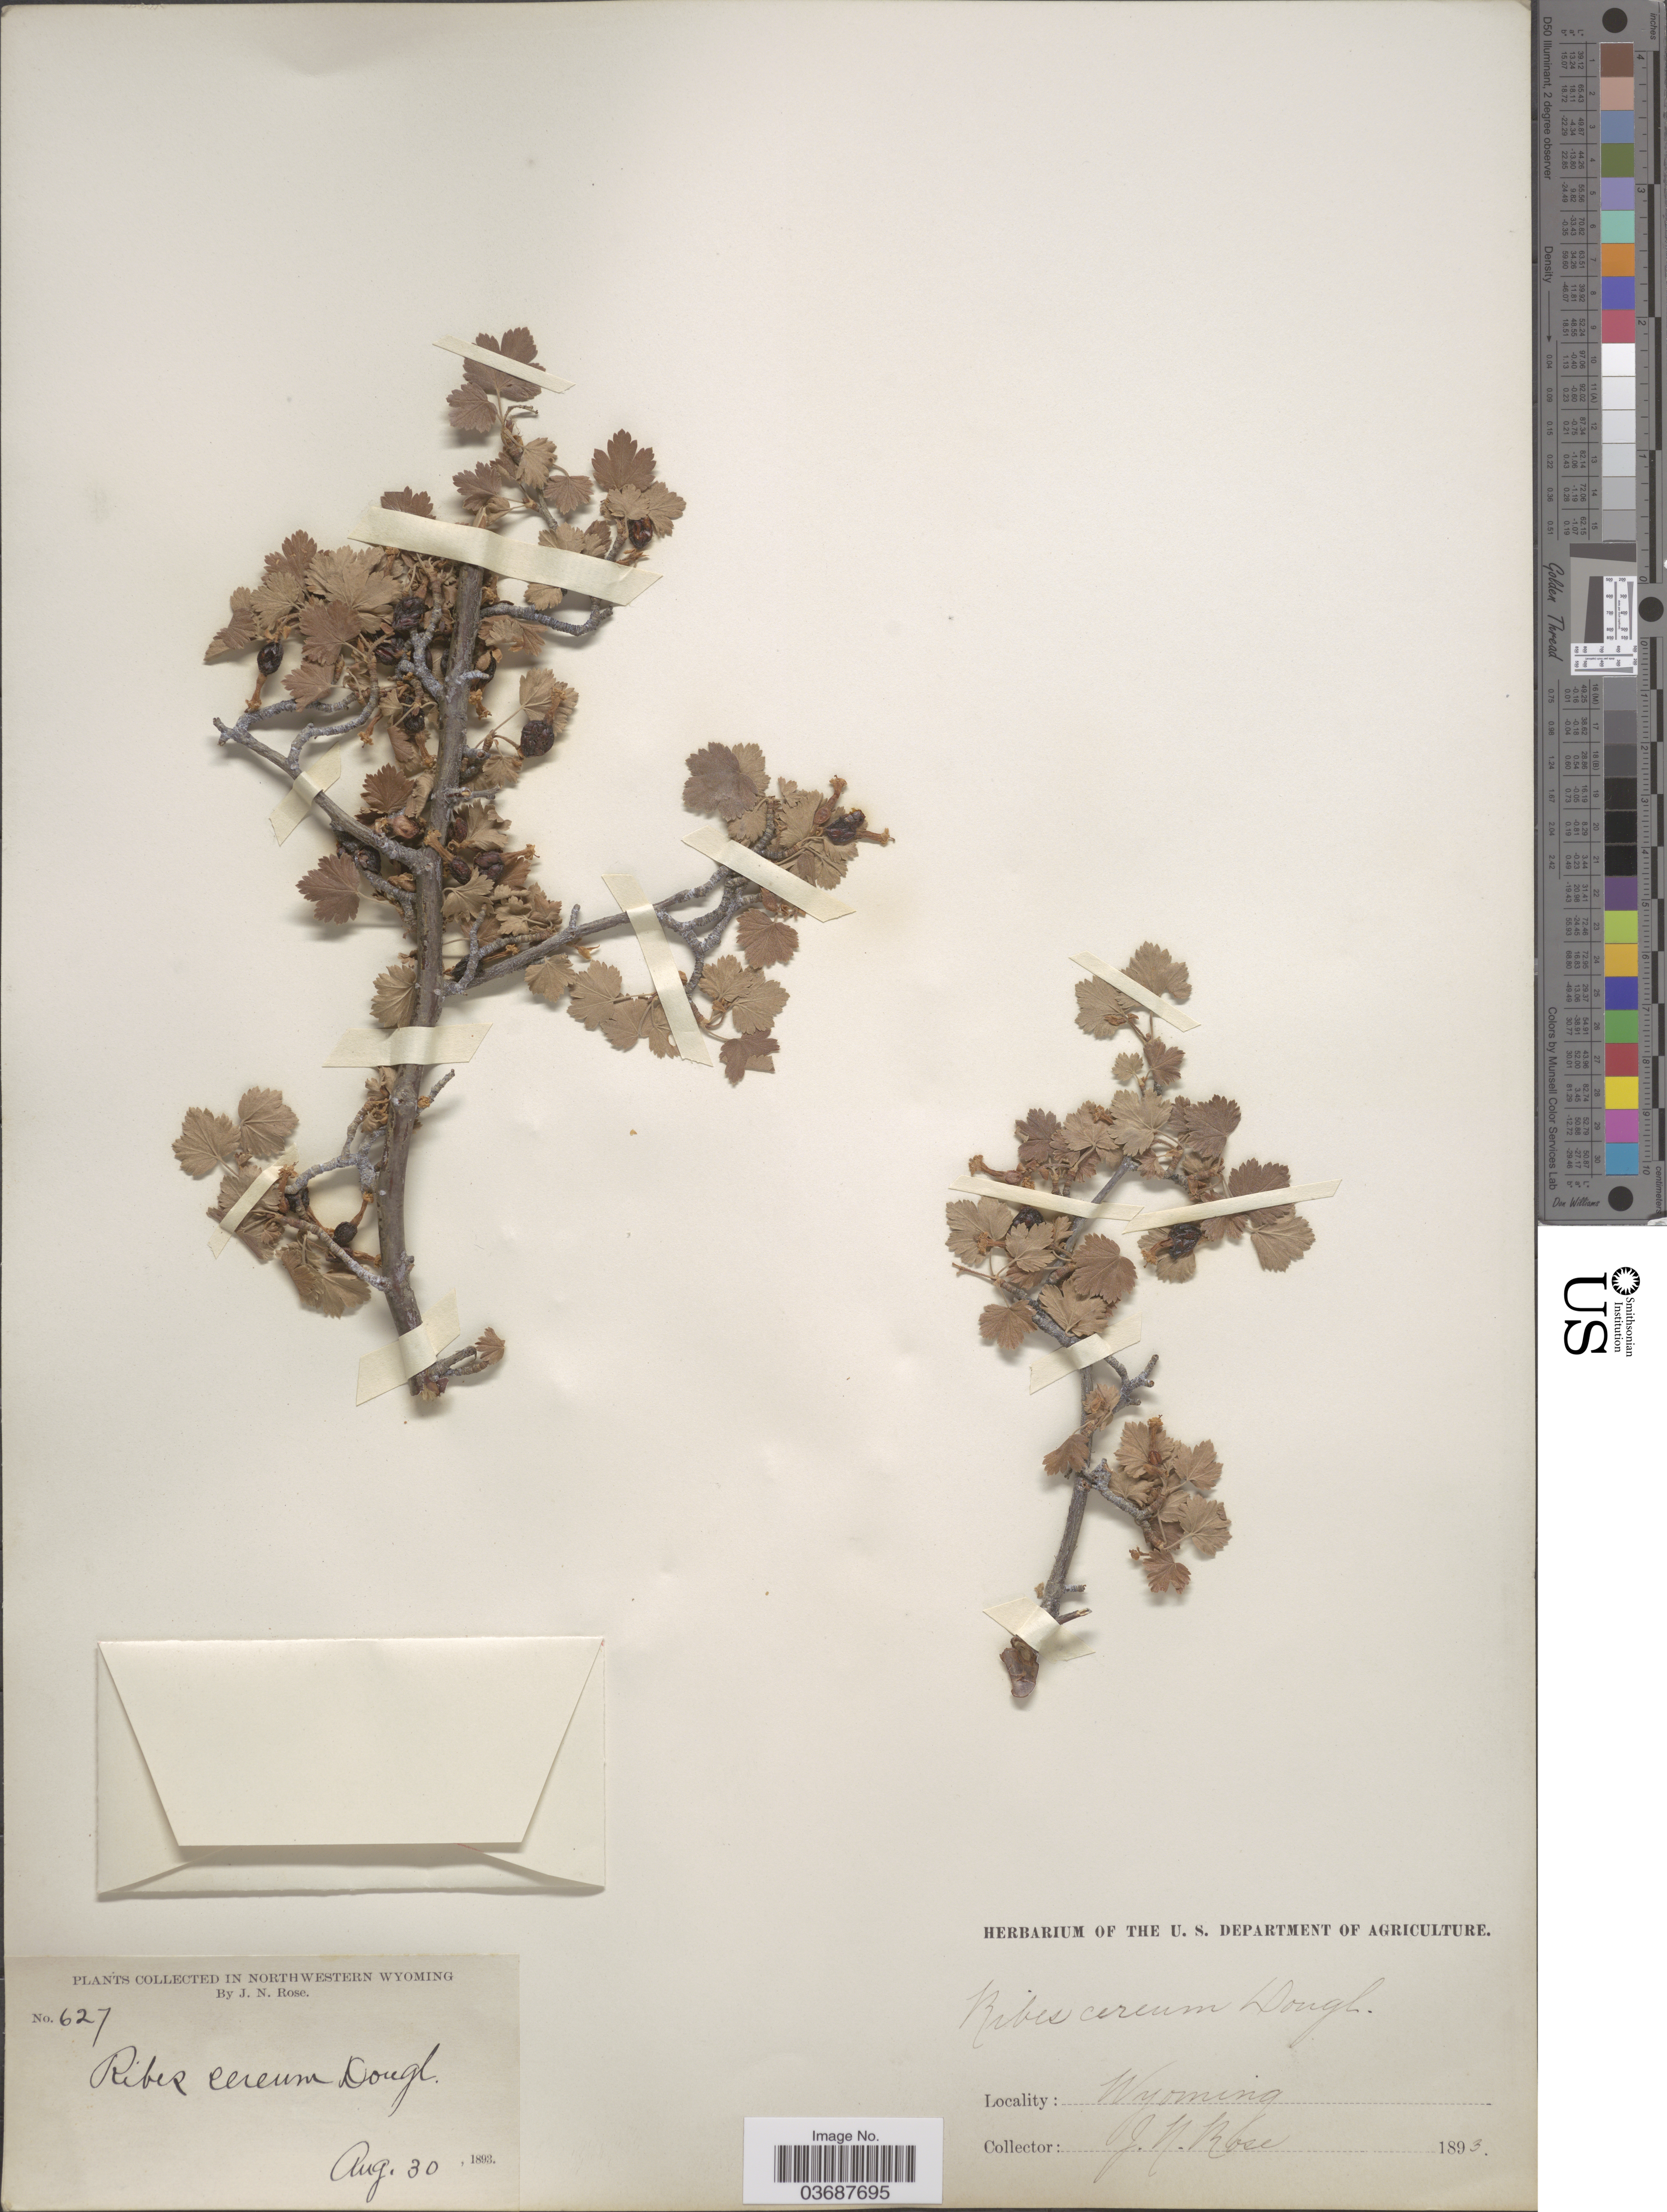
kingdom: Plantae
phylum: Tracheophyta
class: Magnoliopsida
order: Saxifragales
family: Grossulariaceae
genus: Ribes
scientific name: Ribes inebrians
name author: Lindl.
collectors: J. N. Rose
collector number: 627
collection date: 1893-08-30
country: United States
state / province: Wyoming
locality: In Northwestern Wyoming.